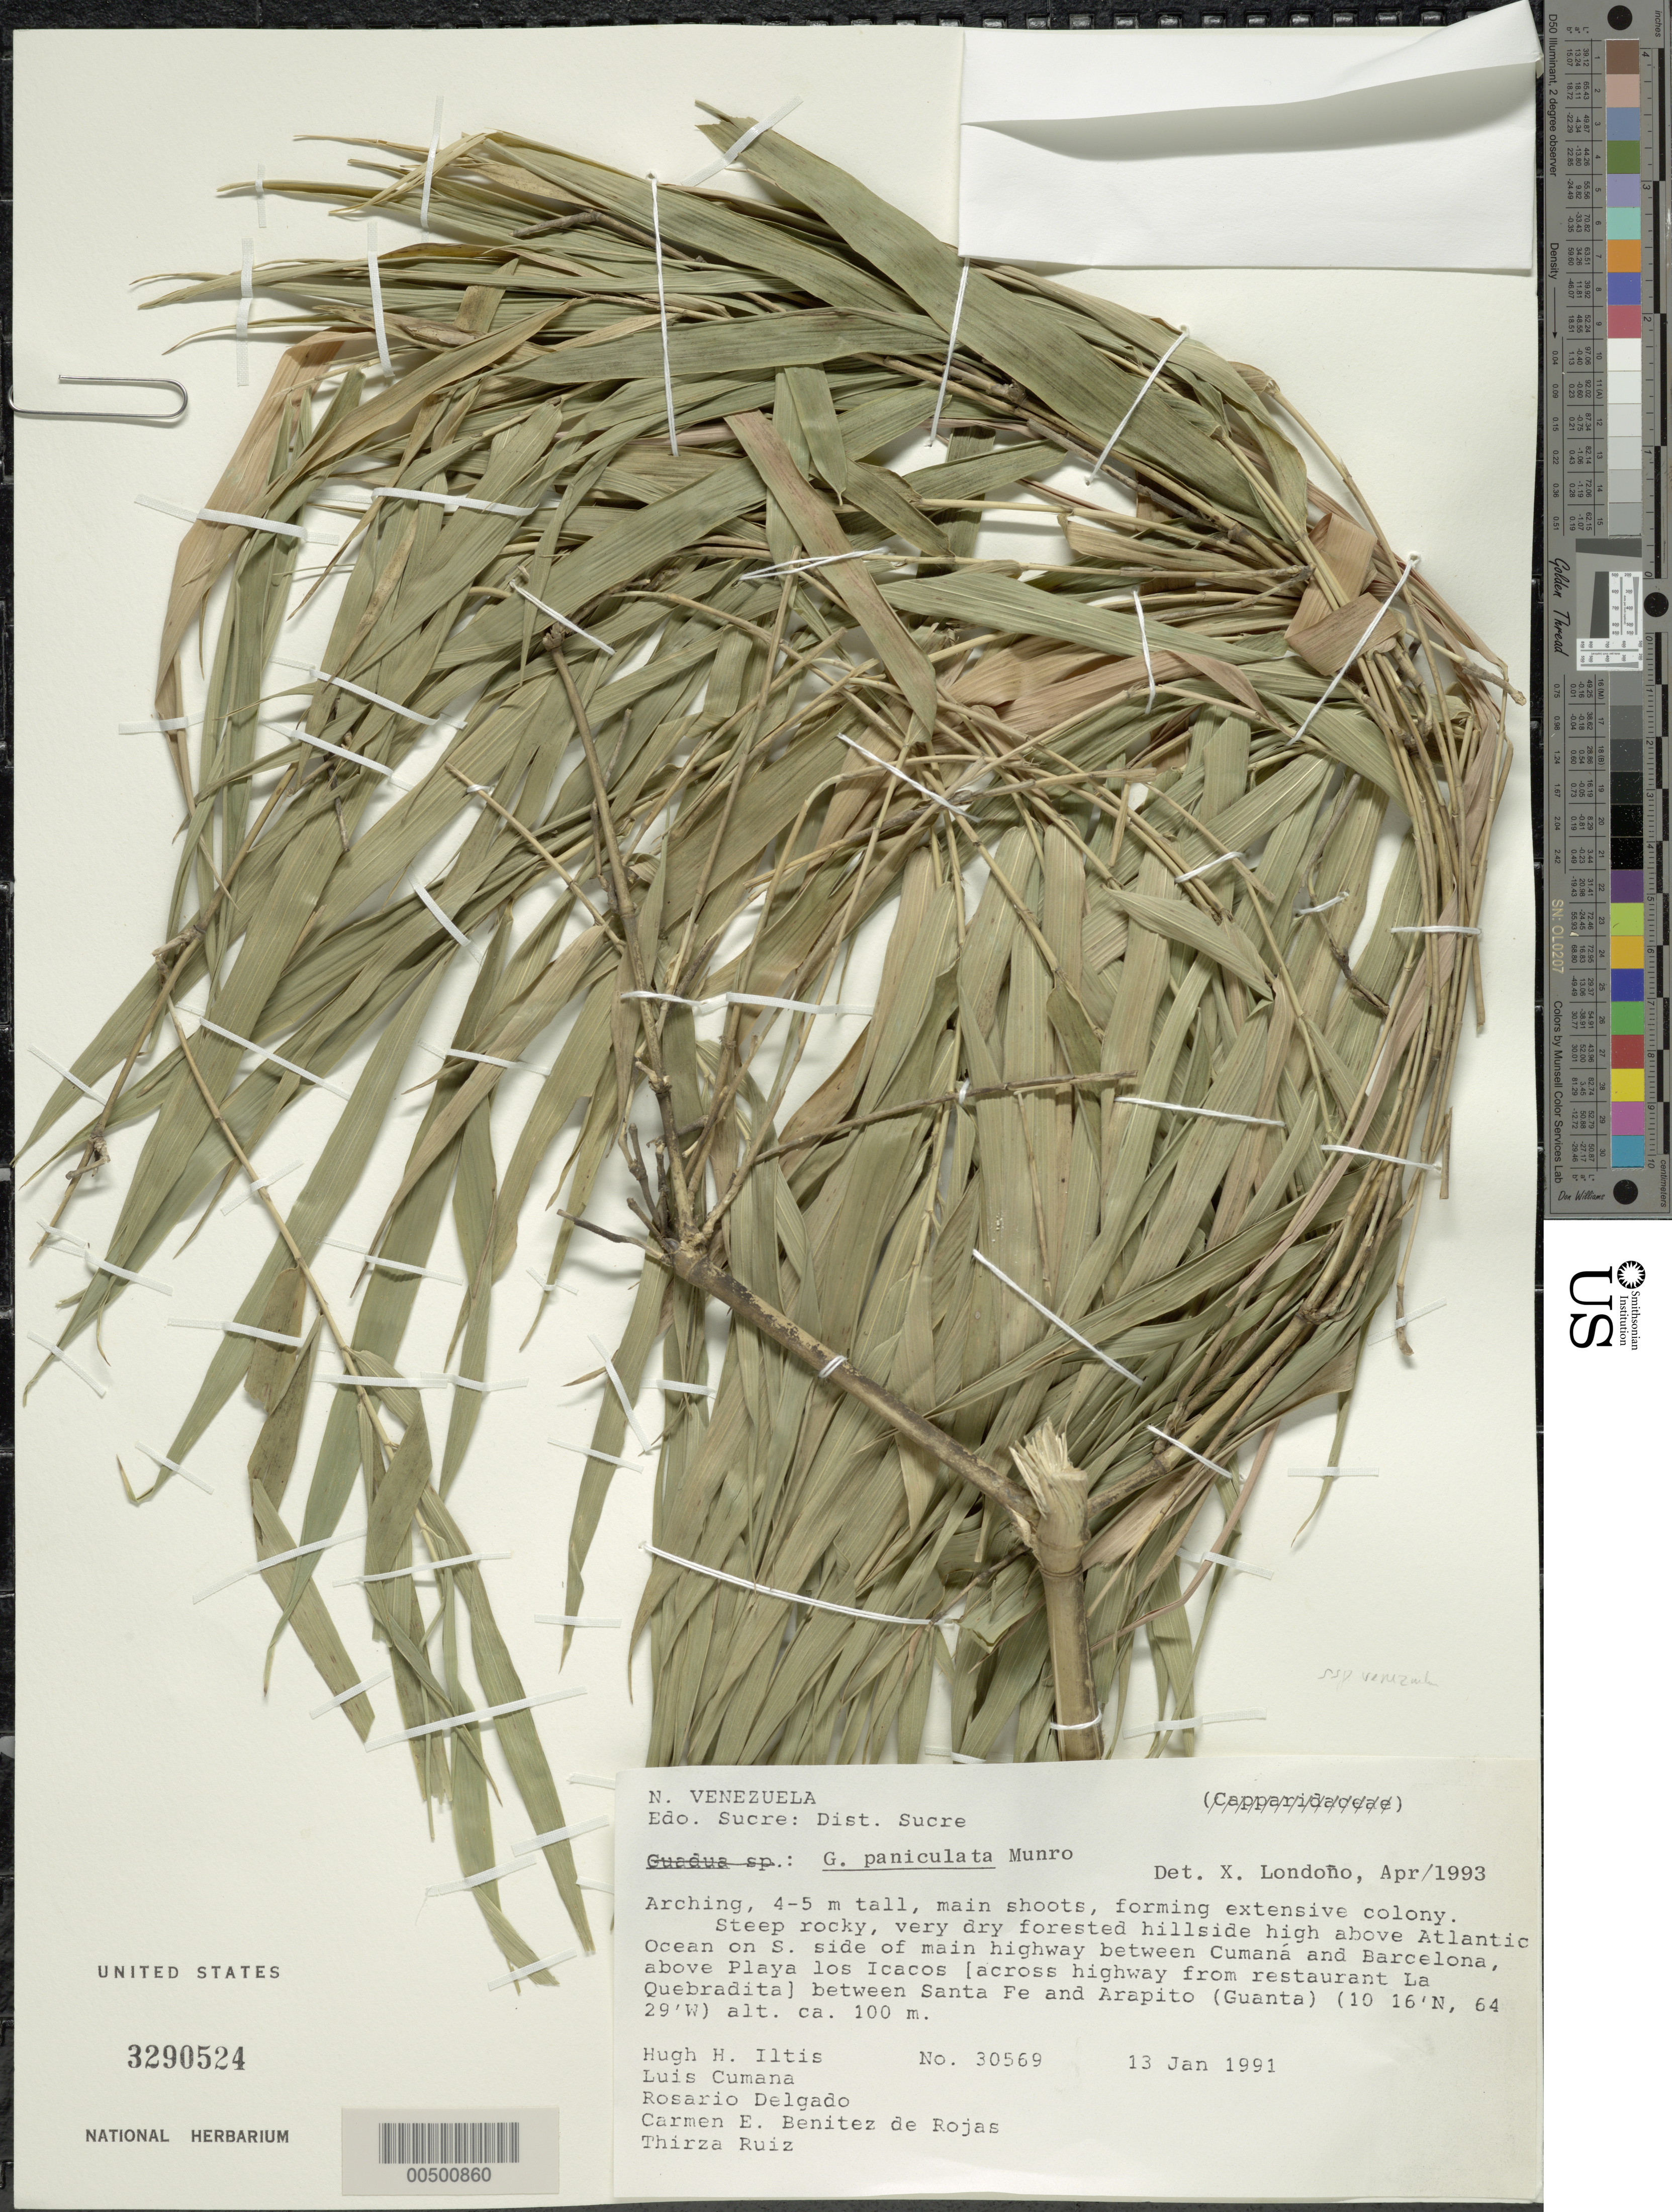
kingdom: Plantae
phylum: Tracheophyta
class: Liliopsida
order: Poales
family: Poaceae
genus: Guadua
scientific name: Guadua refracta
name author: Munro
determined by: Londoño, X., (TULV), Jardin Botanico "Juan Maria Cespedes"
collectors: H. H. Iltis, L. J. Cumaná C., R. E. Delgado, C. E. Benítez de Rojas & T. Ruíz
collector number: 30569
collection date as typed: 13 Jan 1991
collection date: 1991-01-13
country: Venezuela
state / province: Sucre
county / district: Sucre Dist.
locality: Between cumana and barcelona, above playa los icacos (across hwy from restaurant la quebradita) between santa fe and arapito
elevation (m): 100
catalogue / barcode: US 3290524